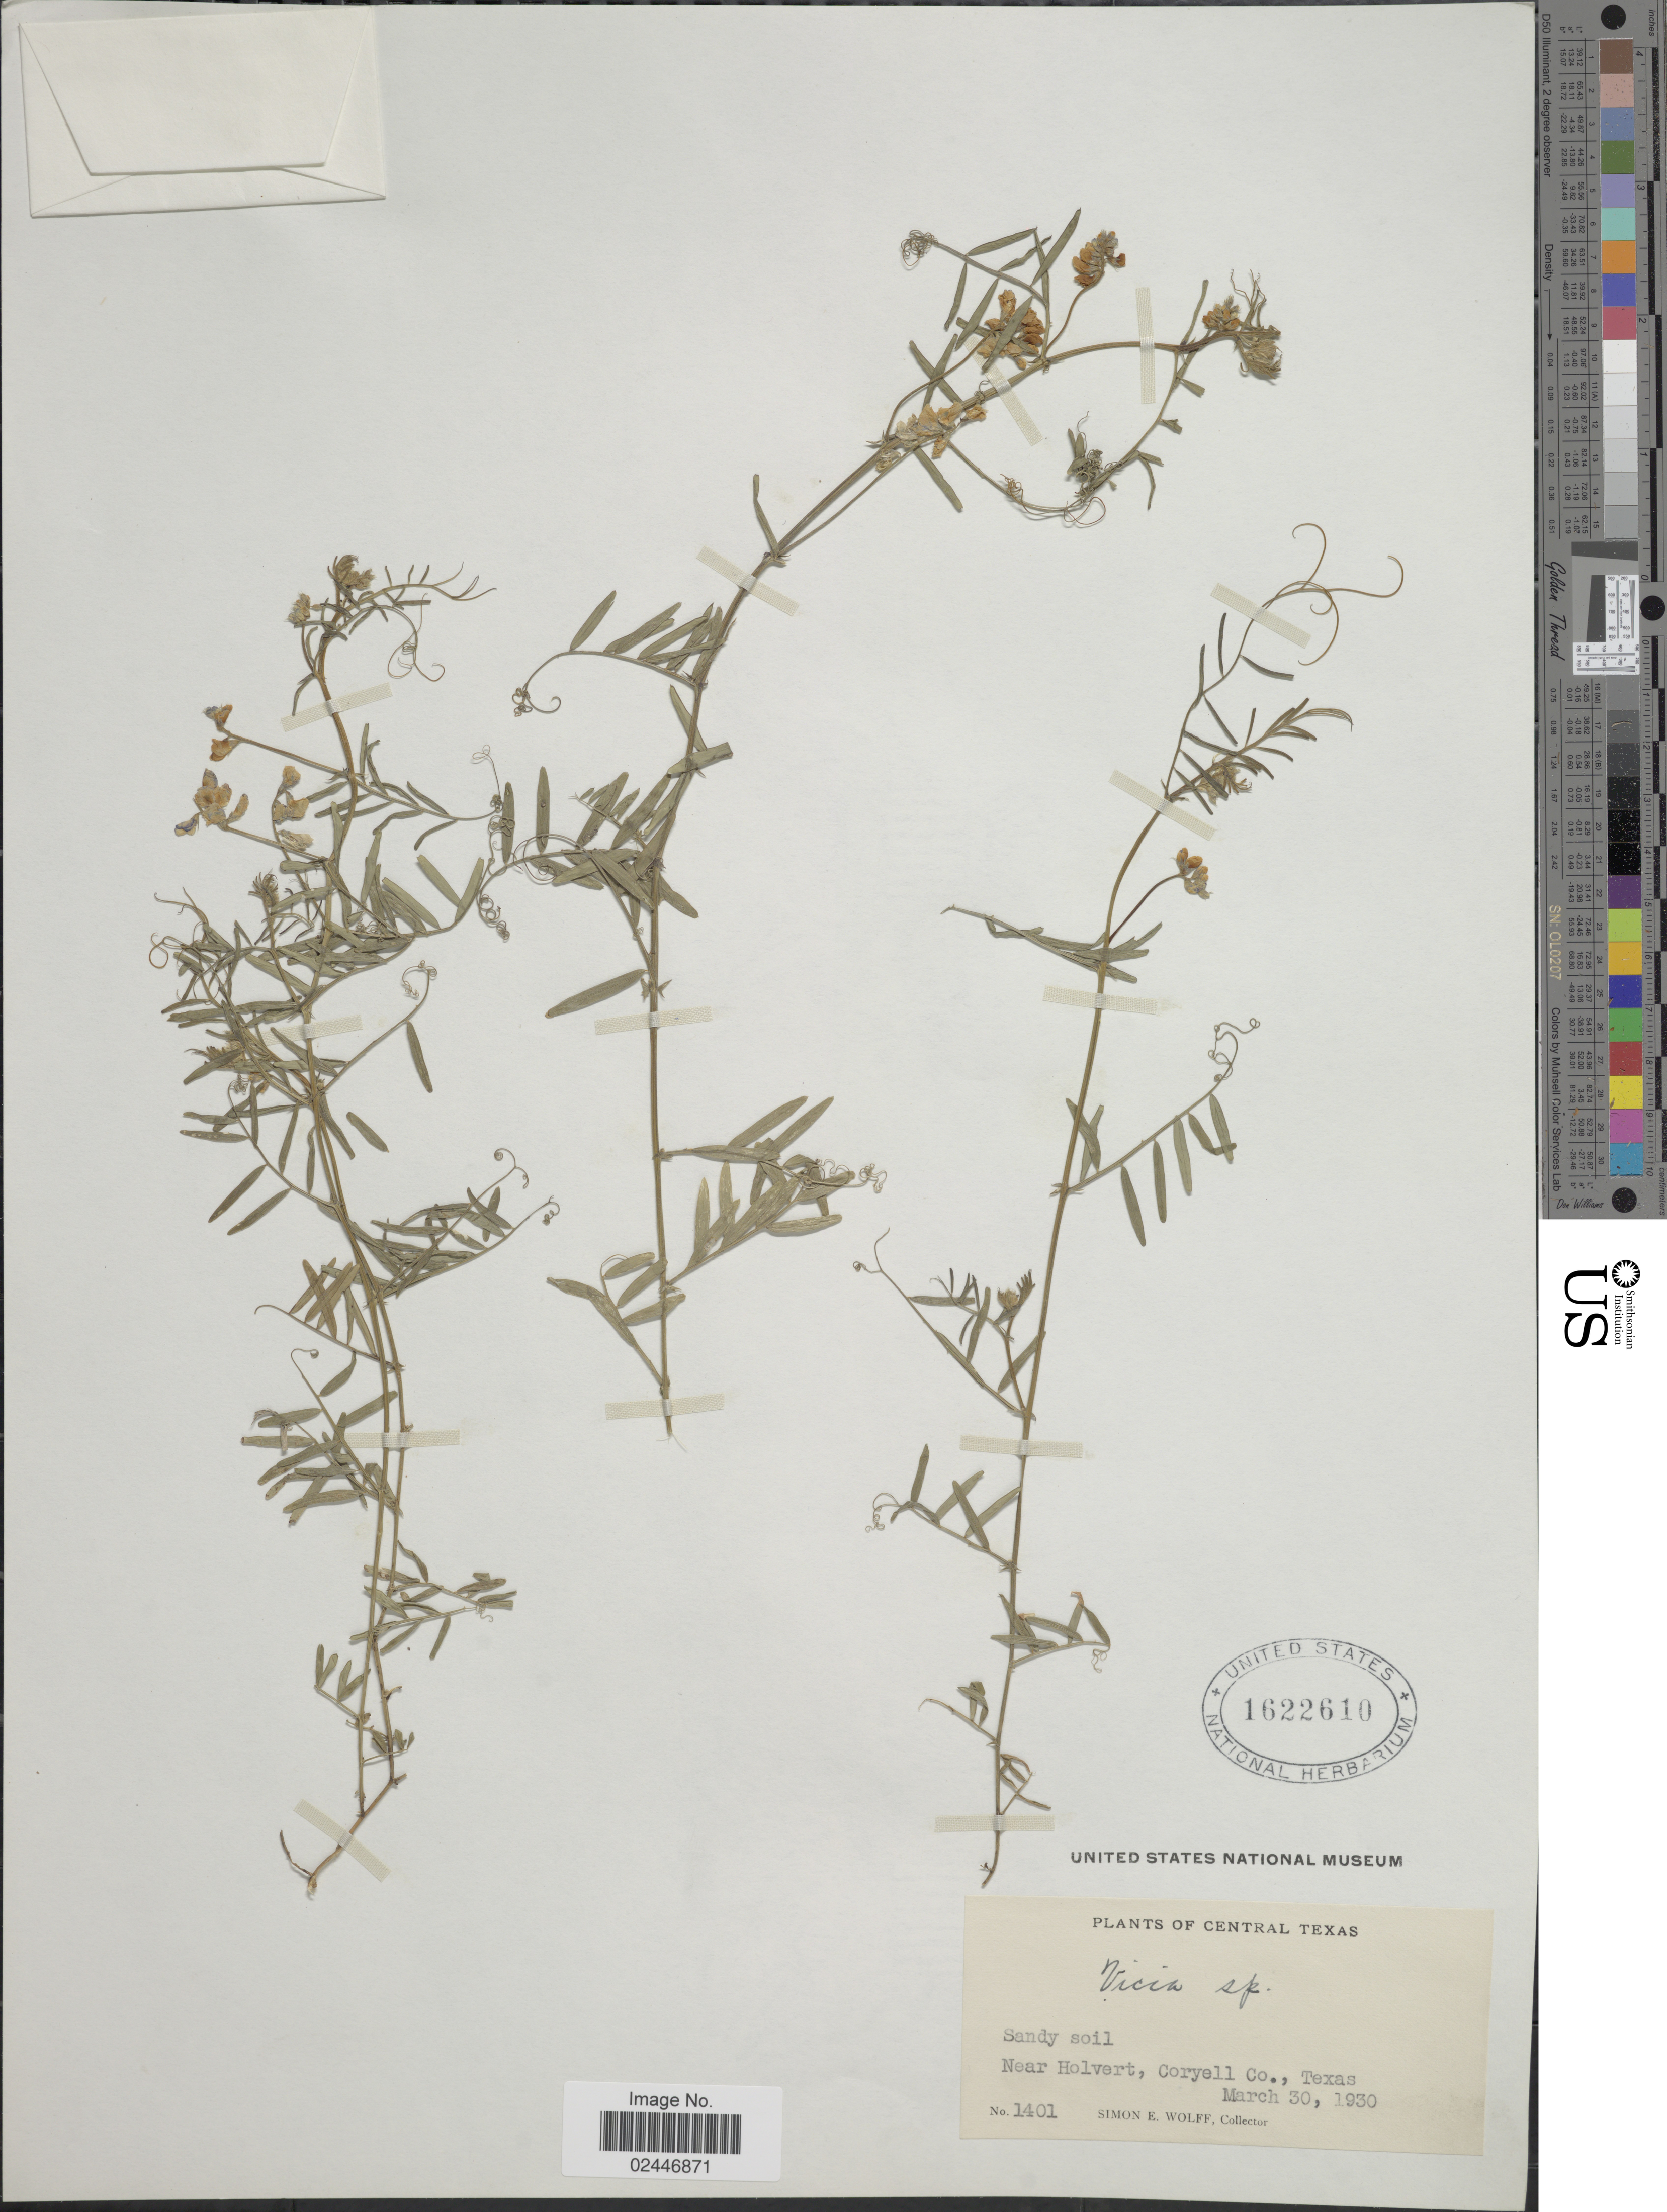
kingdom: Plantae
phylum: Tracheophyta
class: Magnoliopsida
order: Fabales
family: Fabaceae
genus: Vicia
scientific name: Vicia sp.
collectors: S. E. Wolff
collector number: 1401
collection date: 1930-03-30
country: United States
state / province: Texas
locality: Central Texas, sandy soil, near Holvert, Coryell Co.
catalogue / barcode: US 1622610